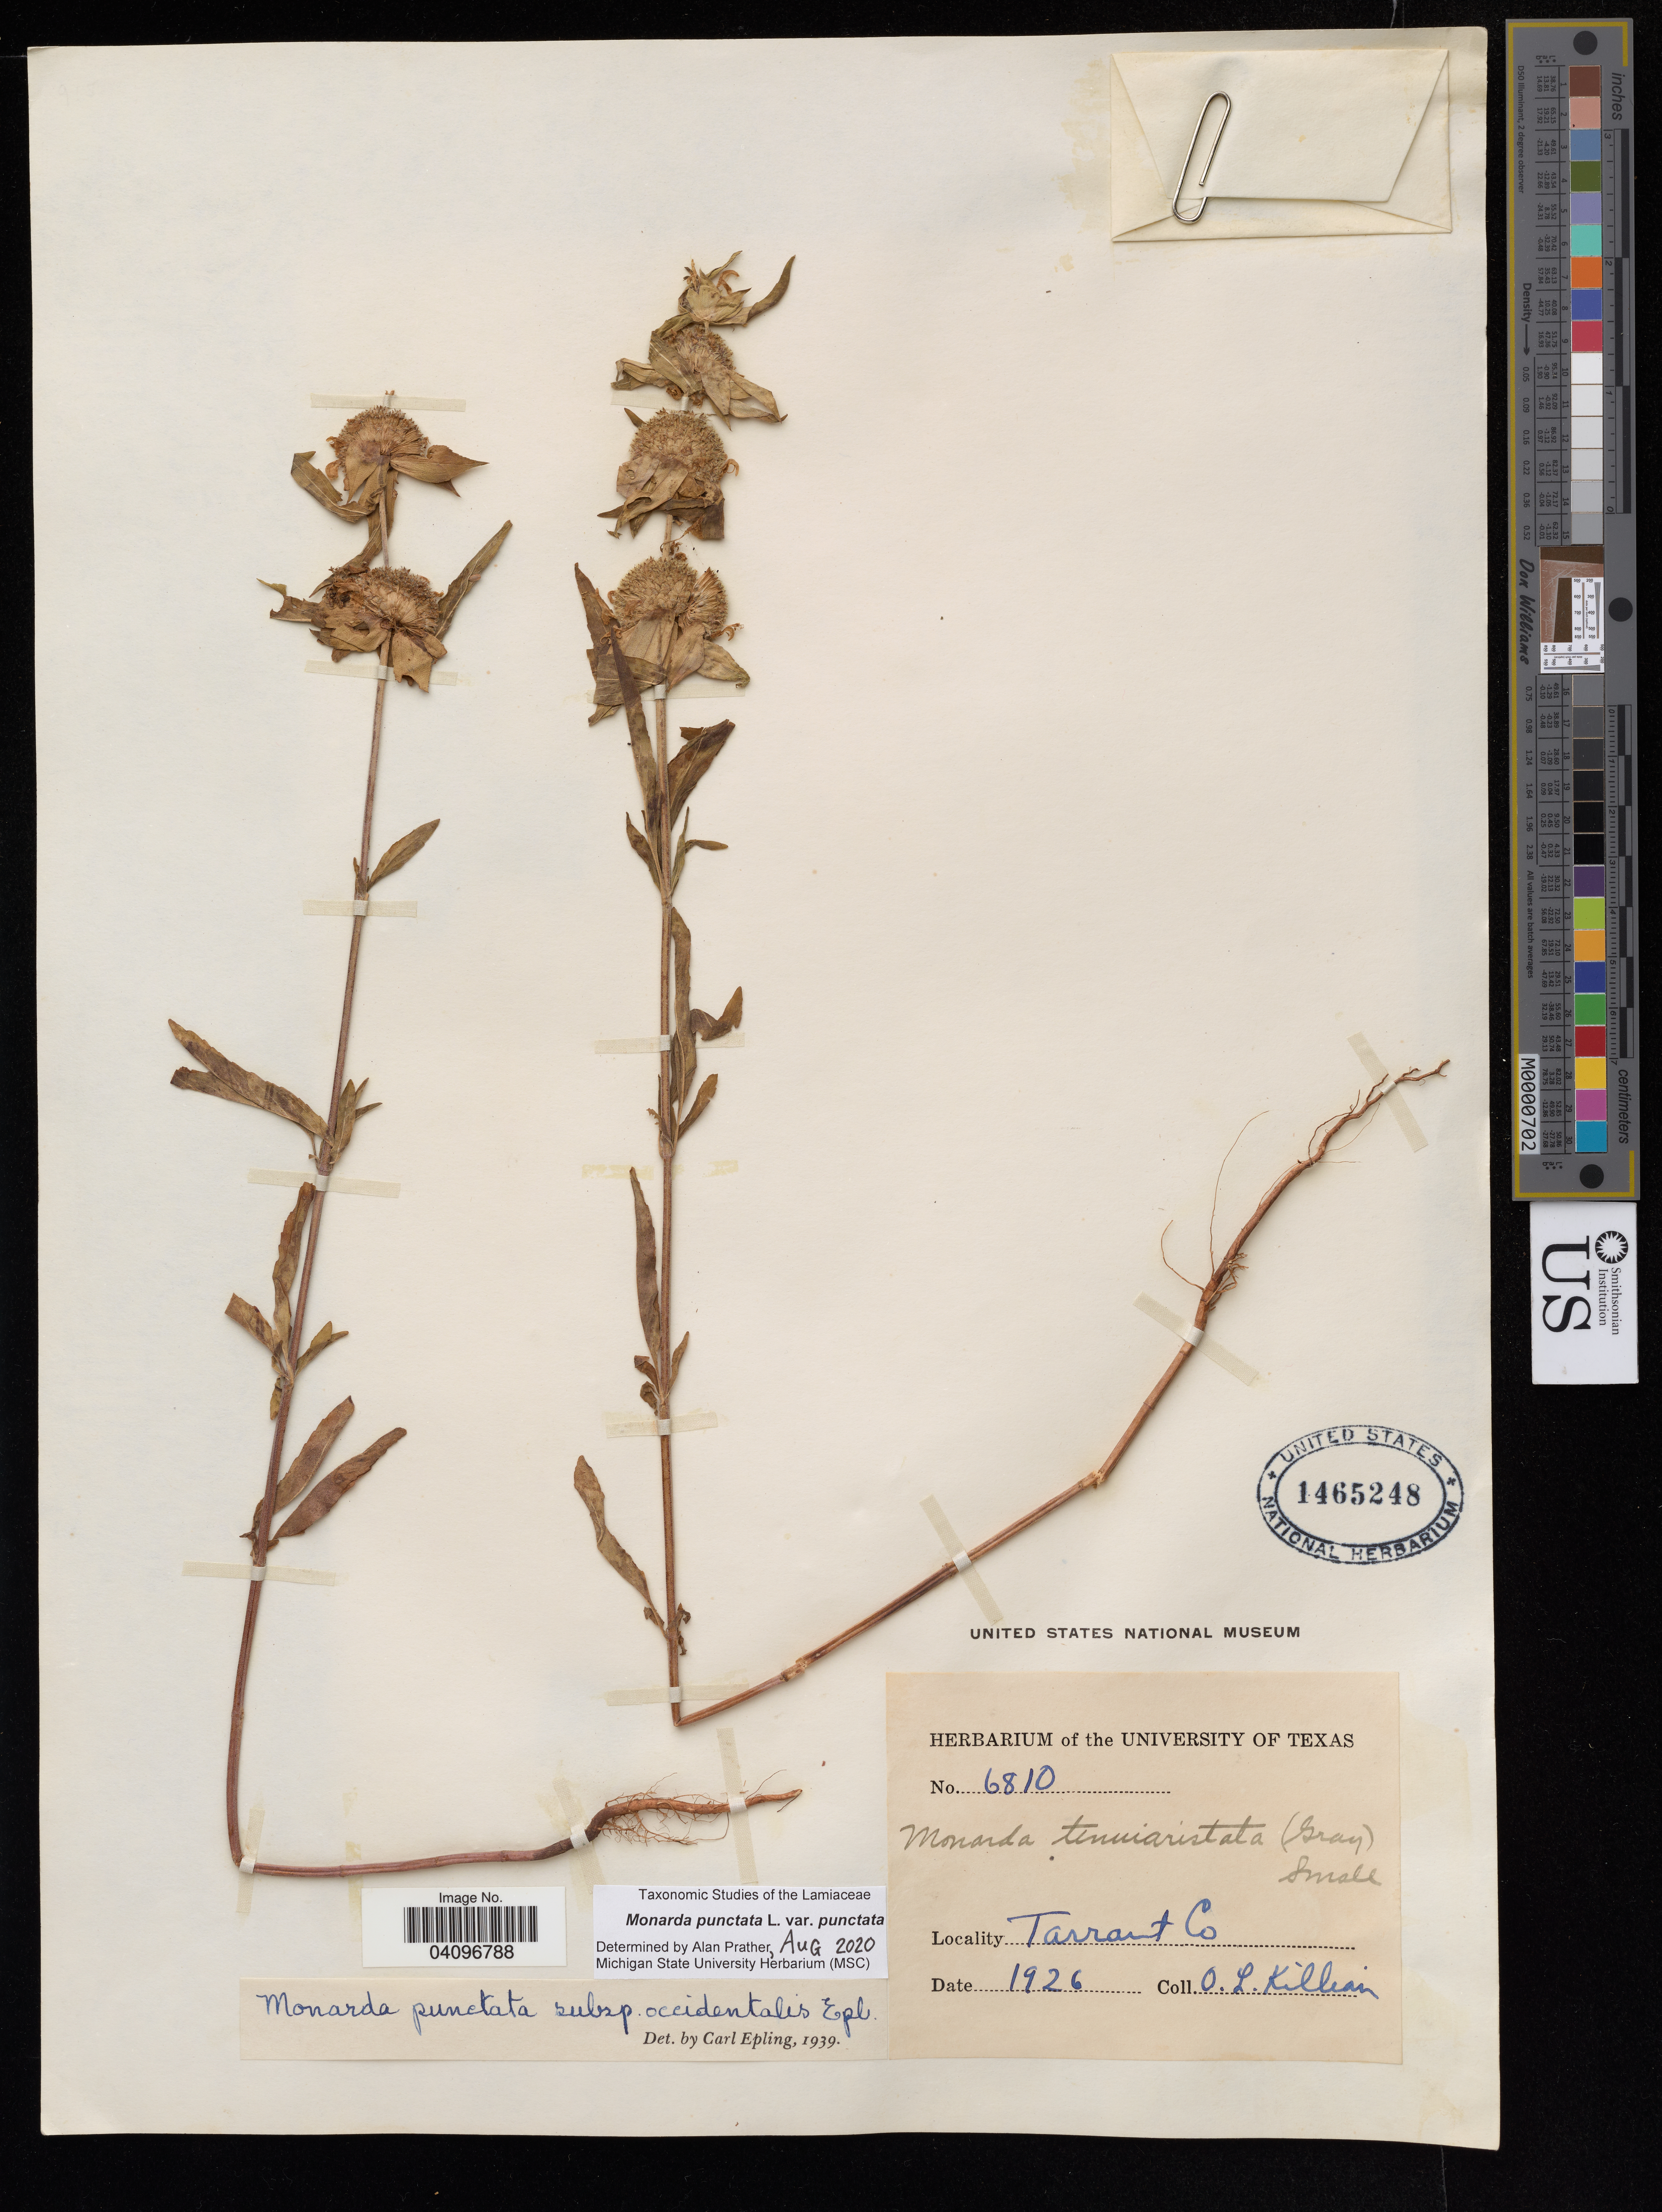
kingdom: Plantae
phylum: Tracheophyta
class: Magnoliopsida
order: Lamiales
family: Lamiaceae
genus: Monarda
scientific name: Monarda punctata var. punctata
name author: L.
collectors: O. Killian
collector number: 6810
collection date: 1926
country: United States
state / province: Texas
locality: Tarrant Co.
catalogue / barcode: US 1465248